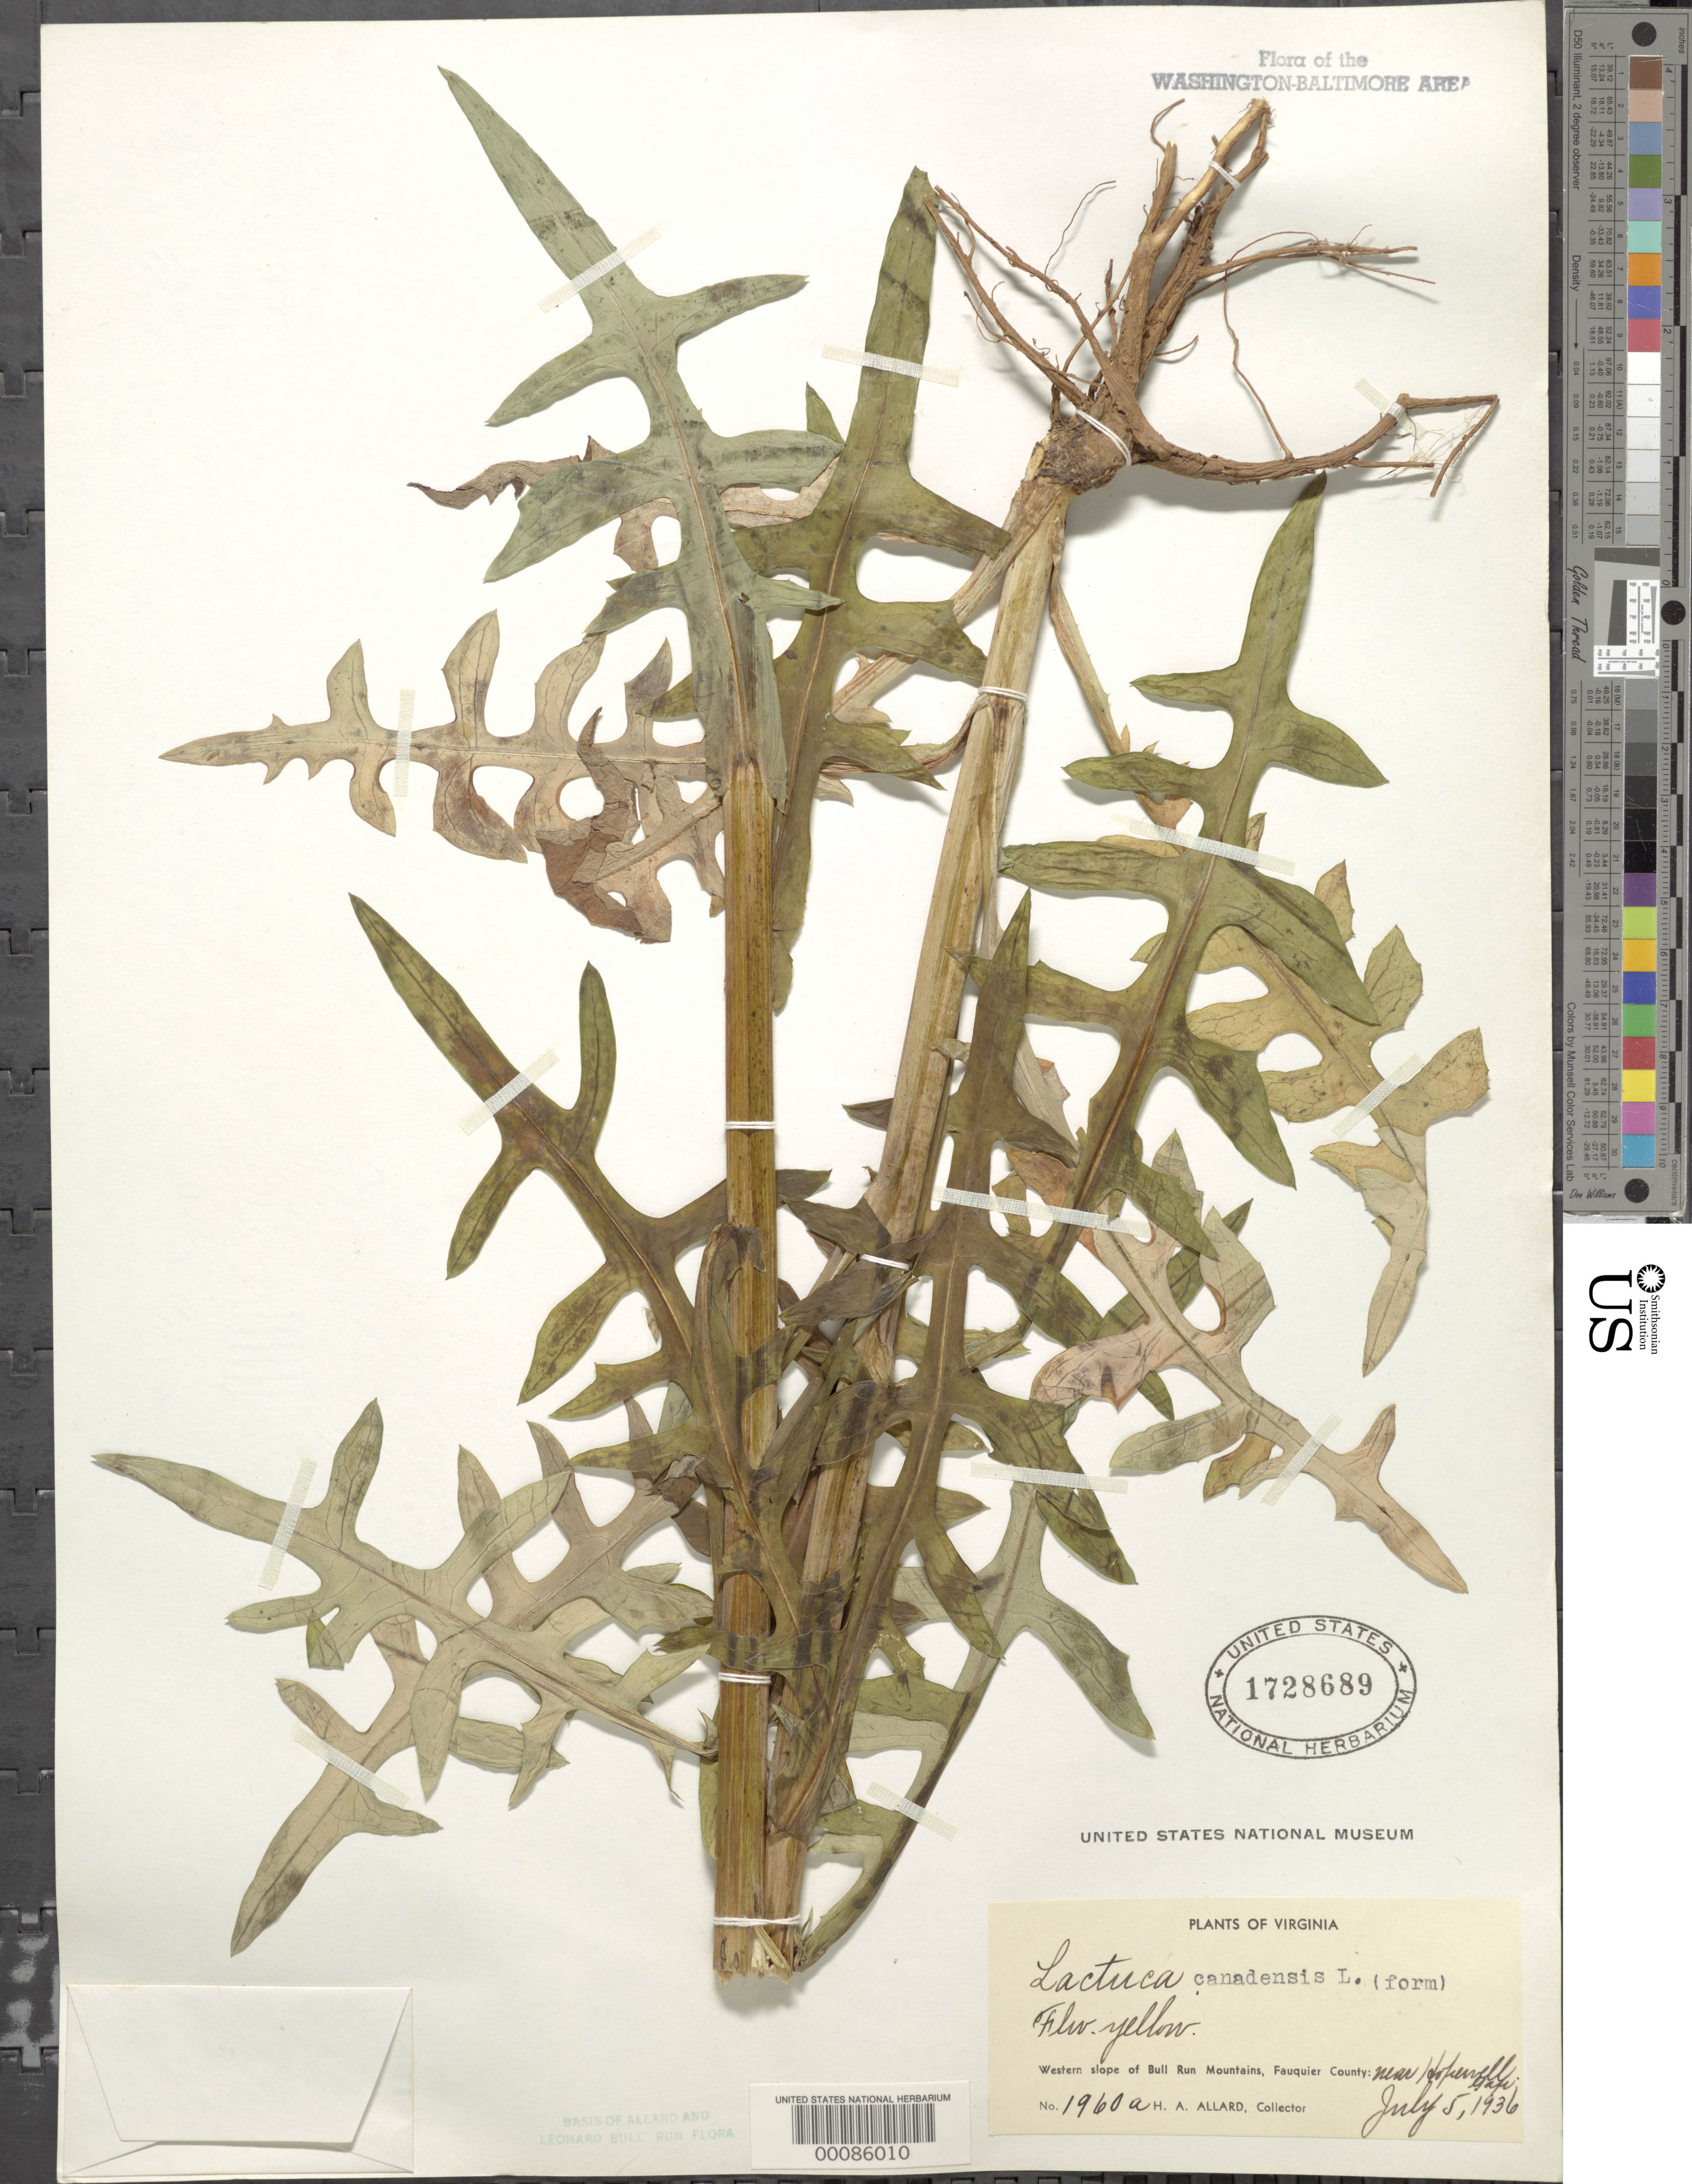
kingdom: Plantae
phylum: Tracheophyta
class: Magnoliopsida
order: Asterales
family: Asteraceae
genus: Lactuca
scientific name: Lactuca canadensis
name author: L.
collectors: H. A. Allard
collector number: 1960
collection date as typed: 05 Jul 1936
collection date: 1936-07-05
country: United States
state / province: Virginia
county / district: Fauquier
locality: Near Hopewell Gap, western slope of Bull Run Mountains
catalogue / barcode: US 1728689